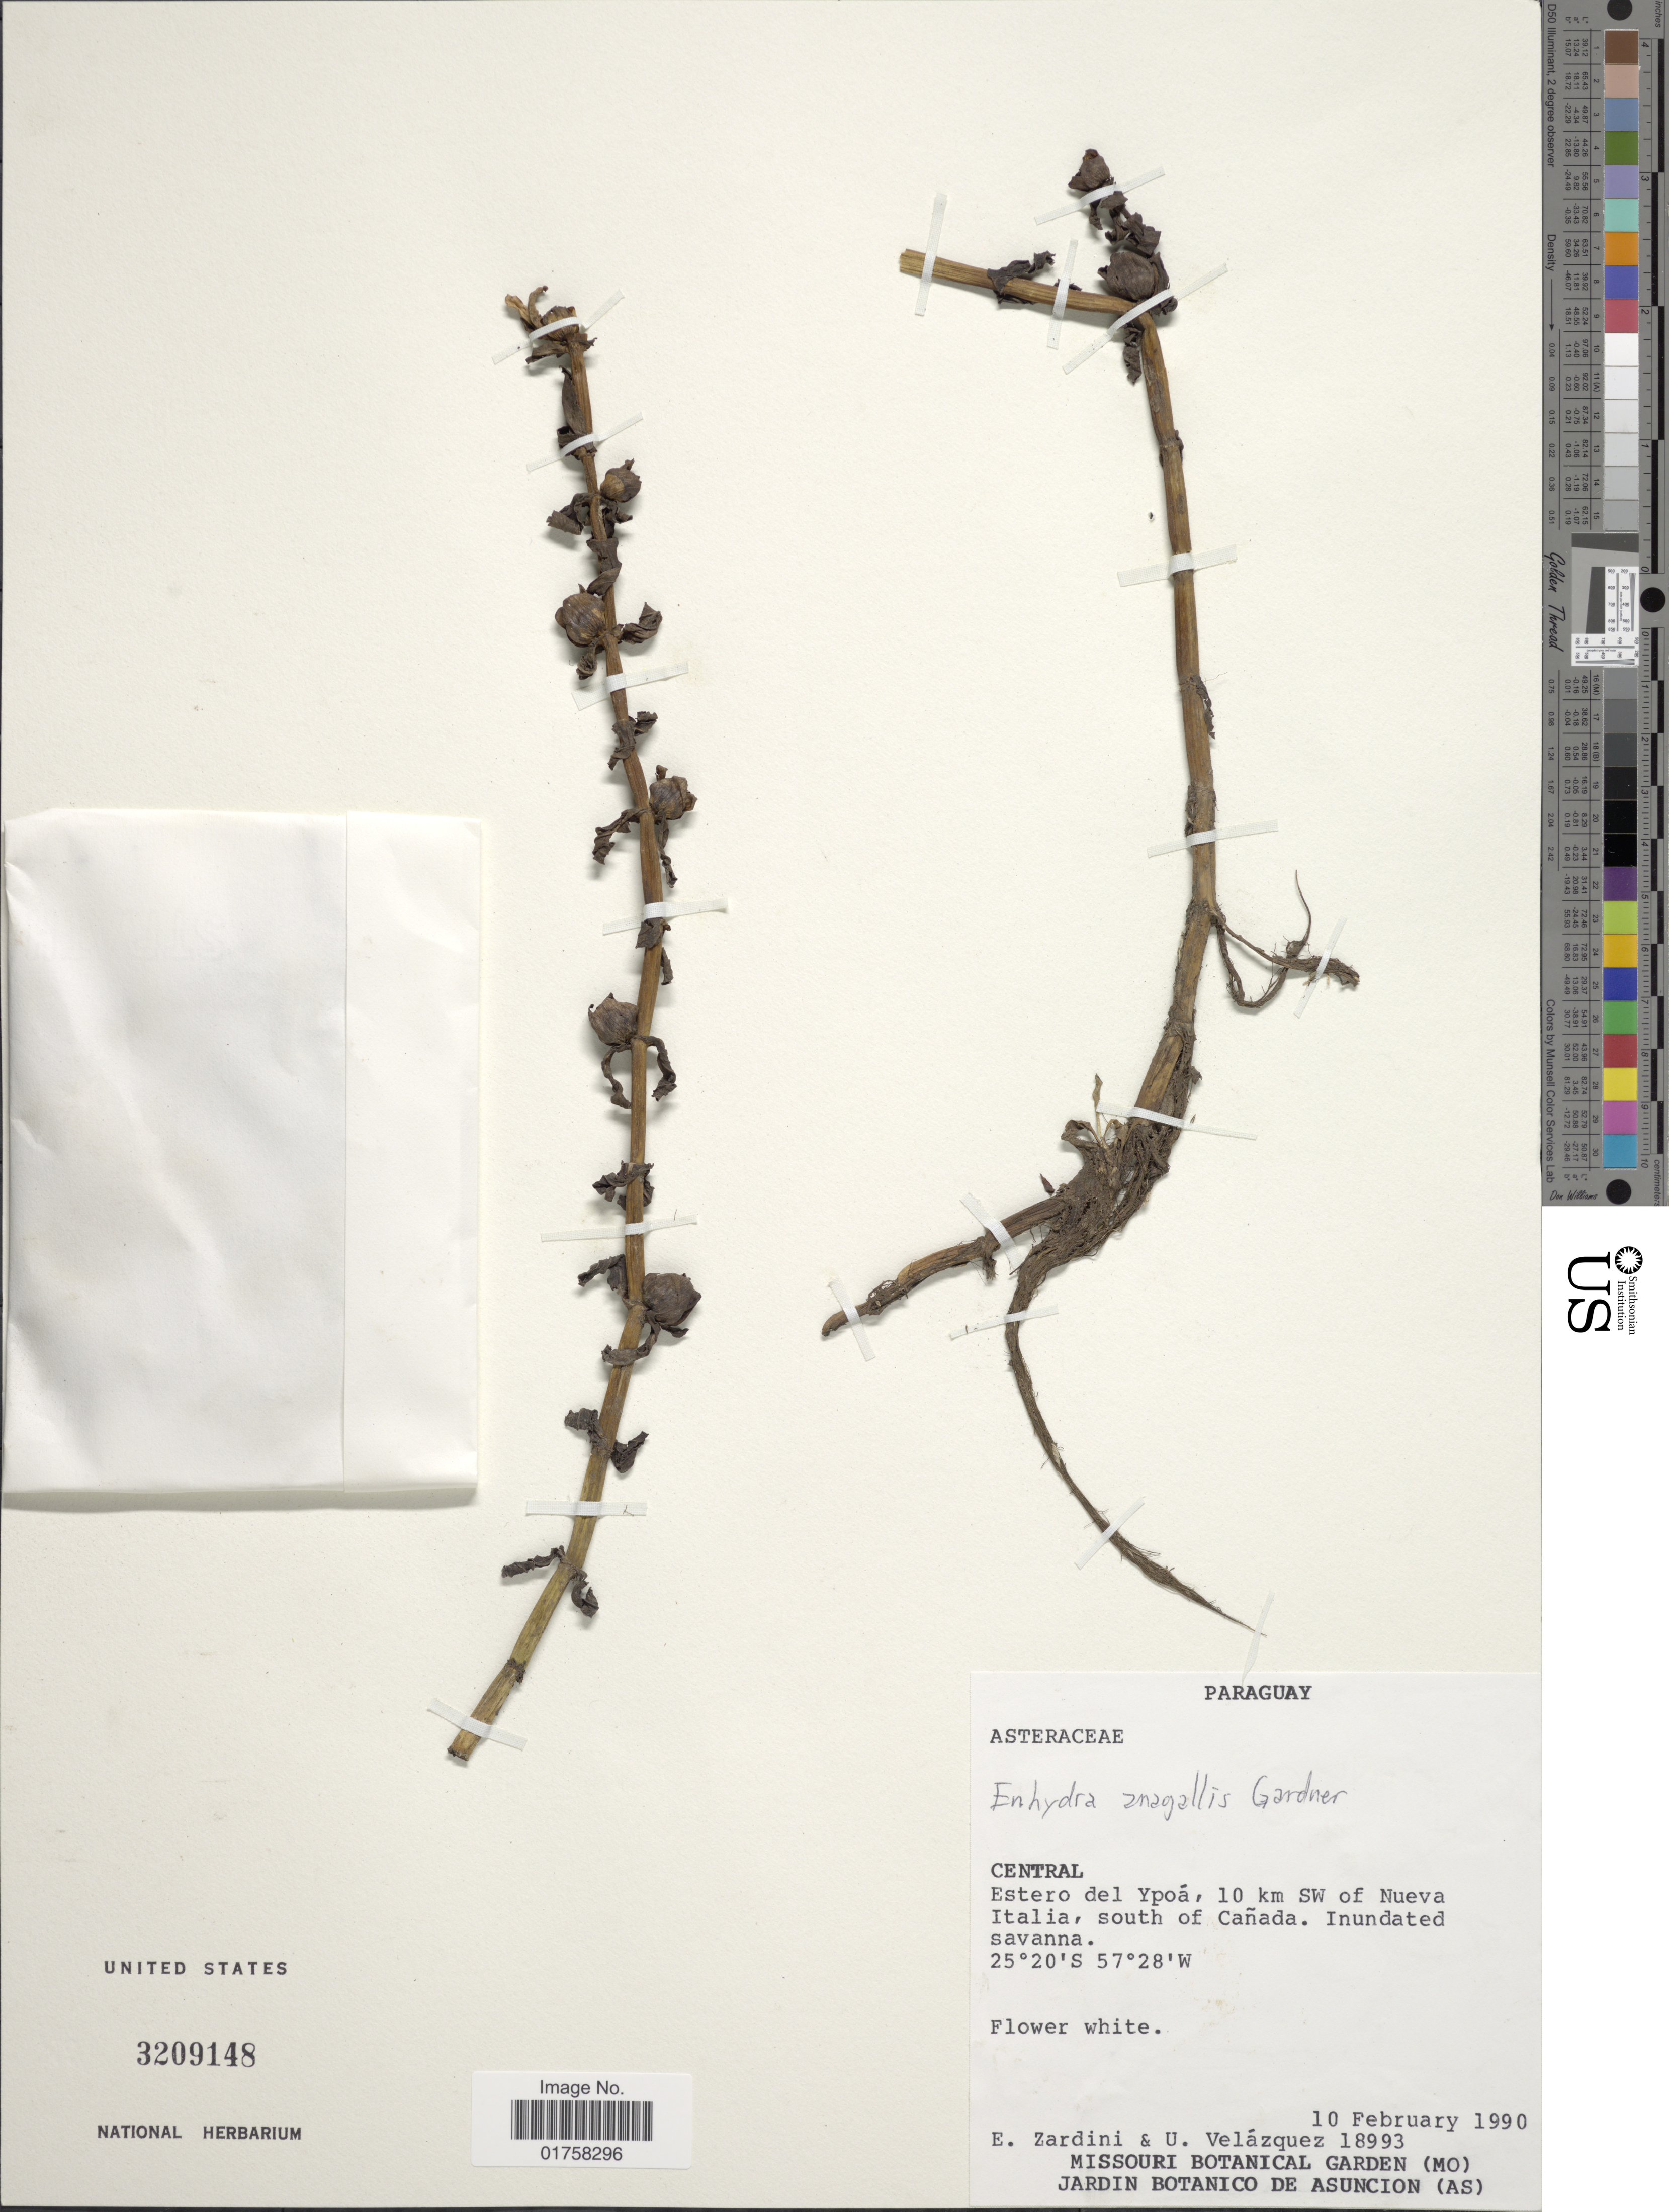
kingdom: Plantae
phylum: Tracheophyta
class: Magnoliopsida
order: Asterales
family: Asteraceae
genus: Enhydra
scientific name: Enhydra fluctuans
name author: Lour.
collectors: E. M. Zardini & U. Velázquez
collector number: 18993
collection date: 1990-02-10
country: Paraguay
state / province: Central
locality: Estero del Ypoá, 10 km SW of Nueva Italia, south of Cañada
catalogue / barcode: US 3209148